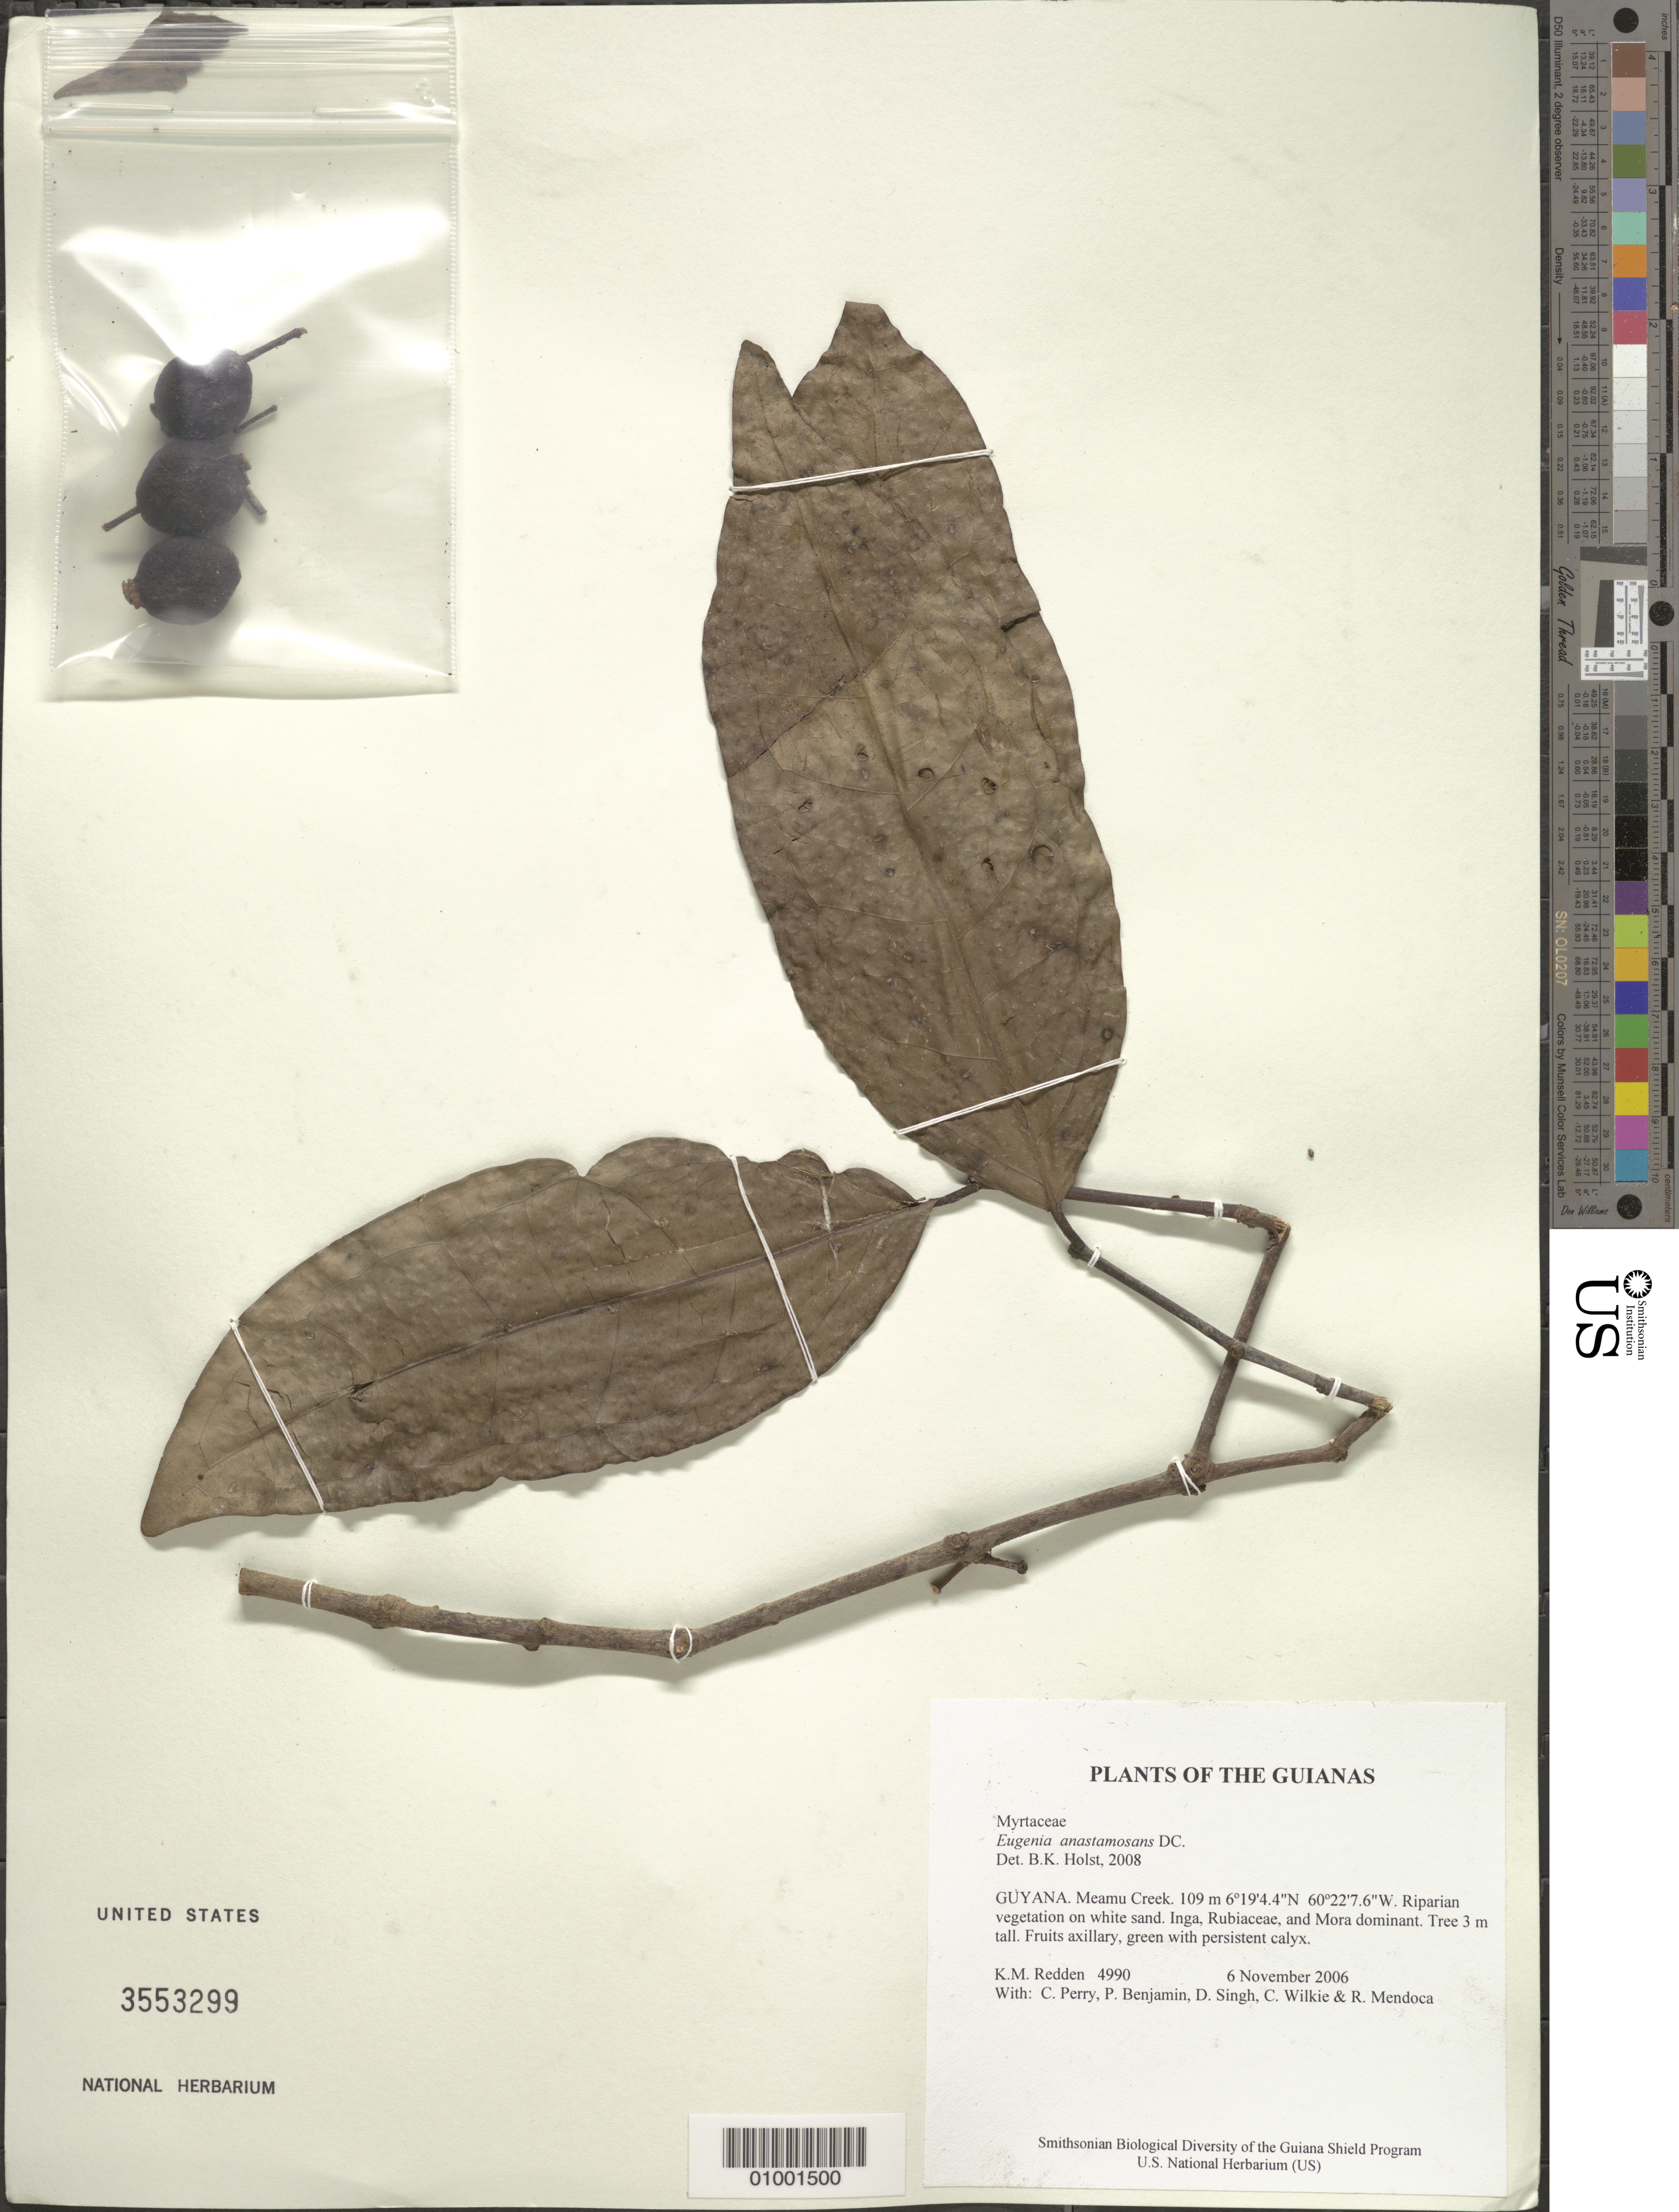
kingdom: Plantae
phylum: Tracheophyta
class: Magnoliopsida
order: Myrtales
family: Myrtaceae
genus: Eugenia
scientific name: Eugenia anastomosans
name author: DC.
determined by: Holst, Bruce K.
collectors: K. M. Redden, C. Perry, P. Benjamin, D. Singh, C. Wilkie & R. Mendoca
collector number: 4990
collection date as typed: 6 November 2006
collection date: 2006-11-06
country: Guyana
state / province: Cuyuni-Mazaruni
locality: Meamu Creek.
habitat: Riparian vegetation on white sand. Inga, Rubiaceae, and Mora dominant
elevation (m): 109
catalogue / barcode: US 3553299